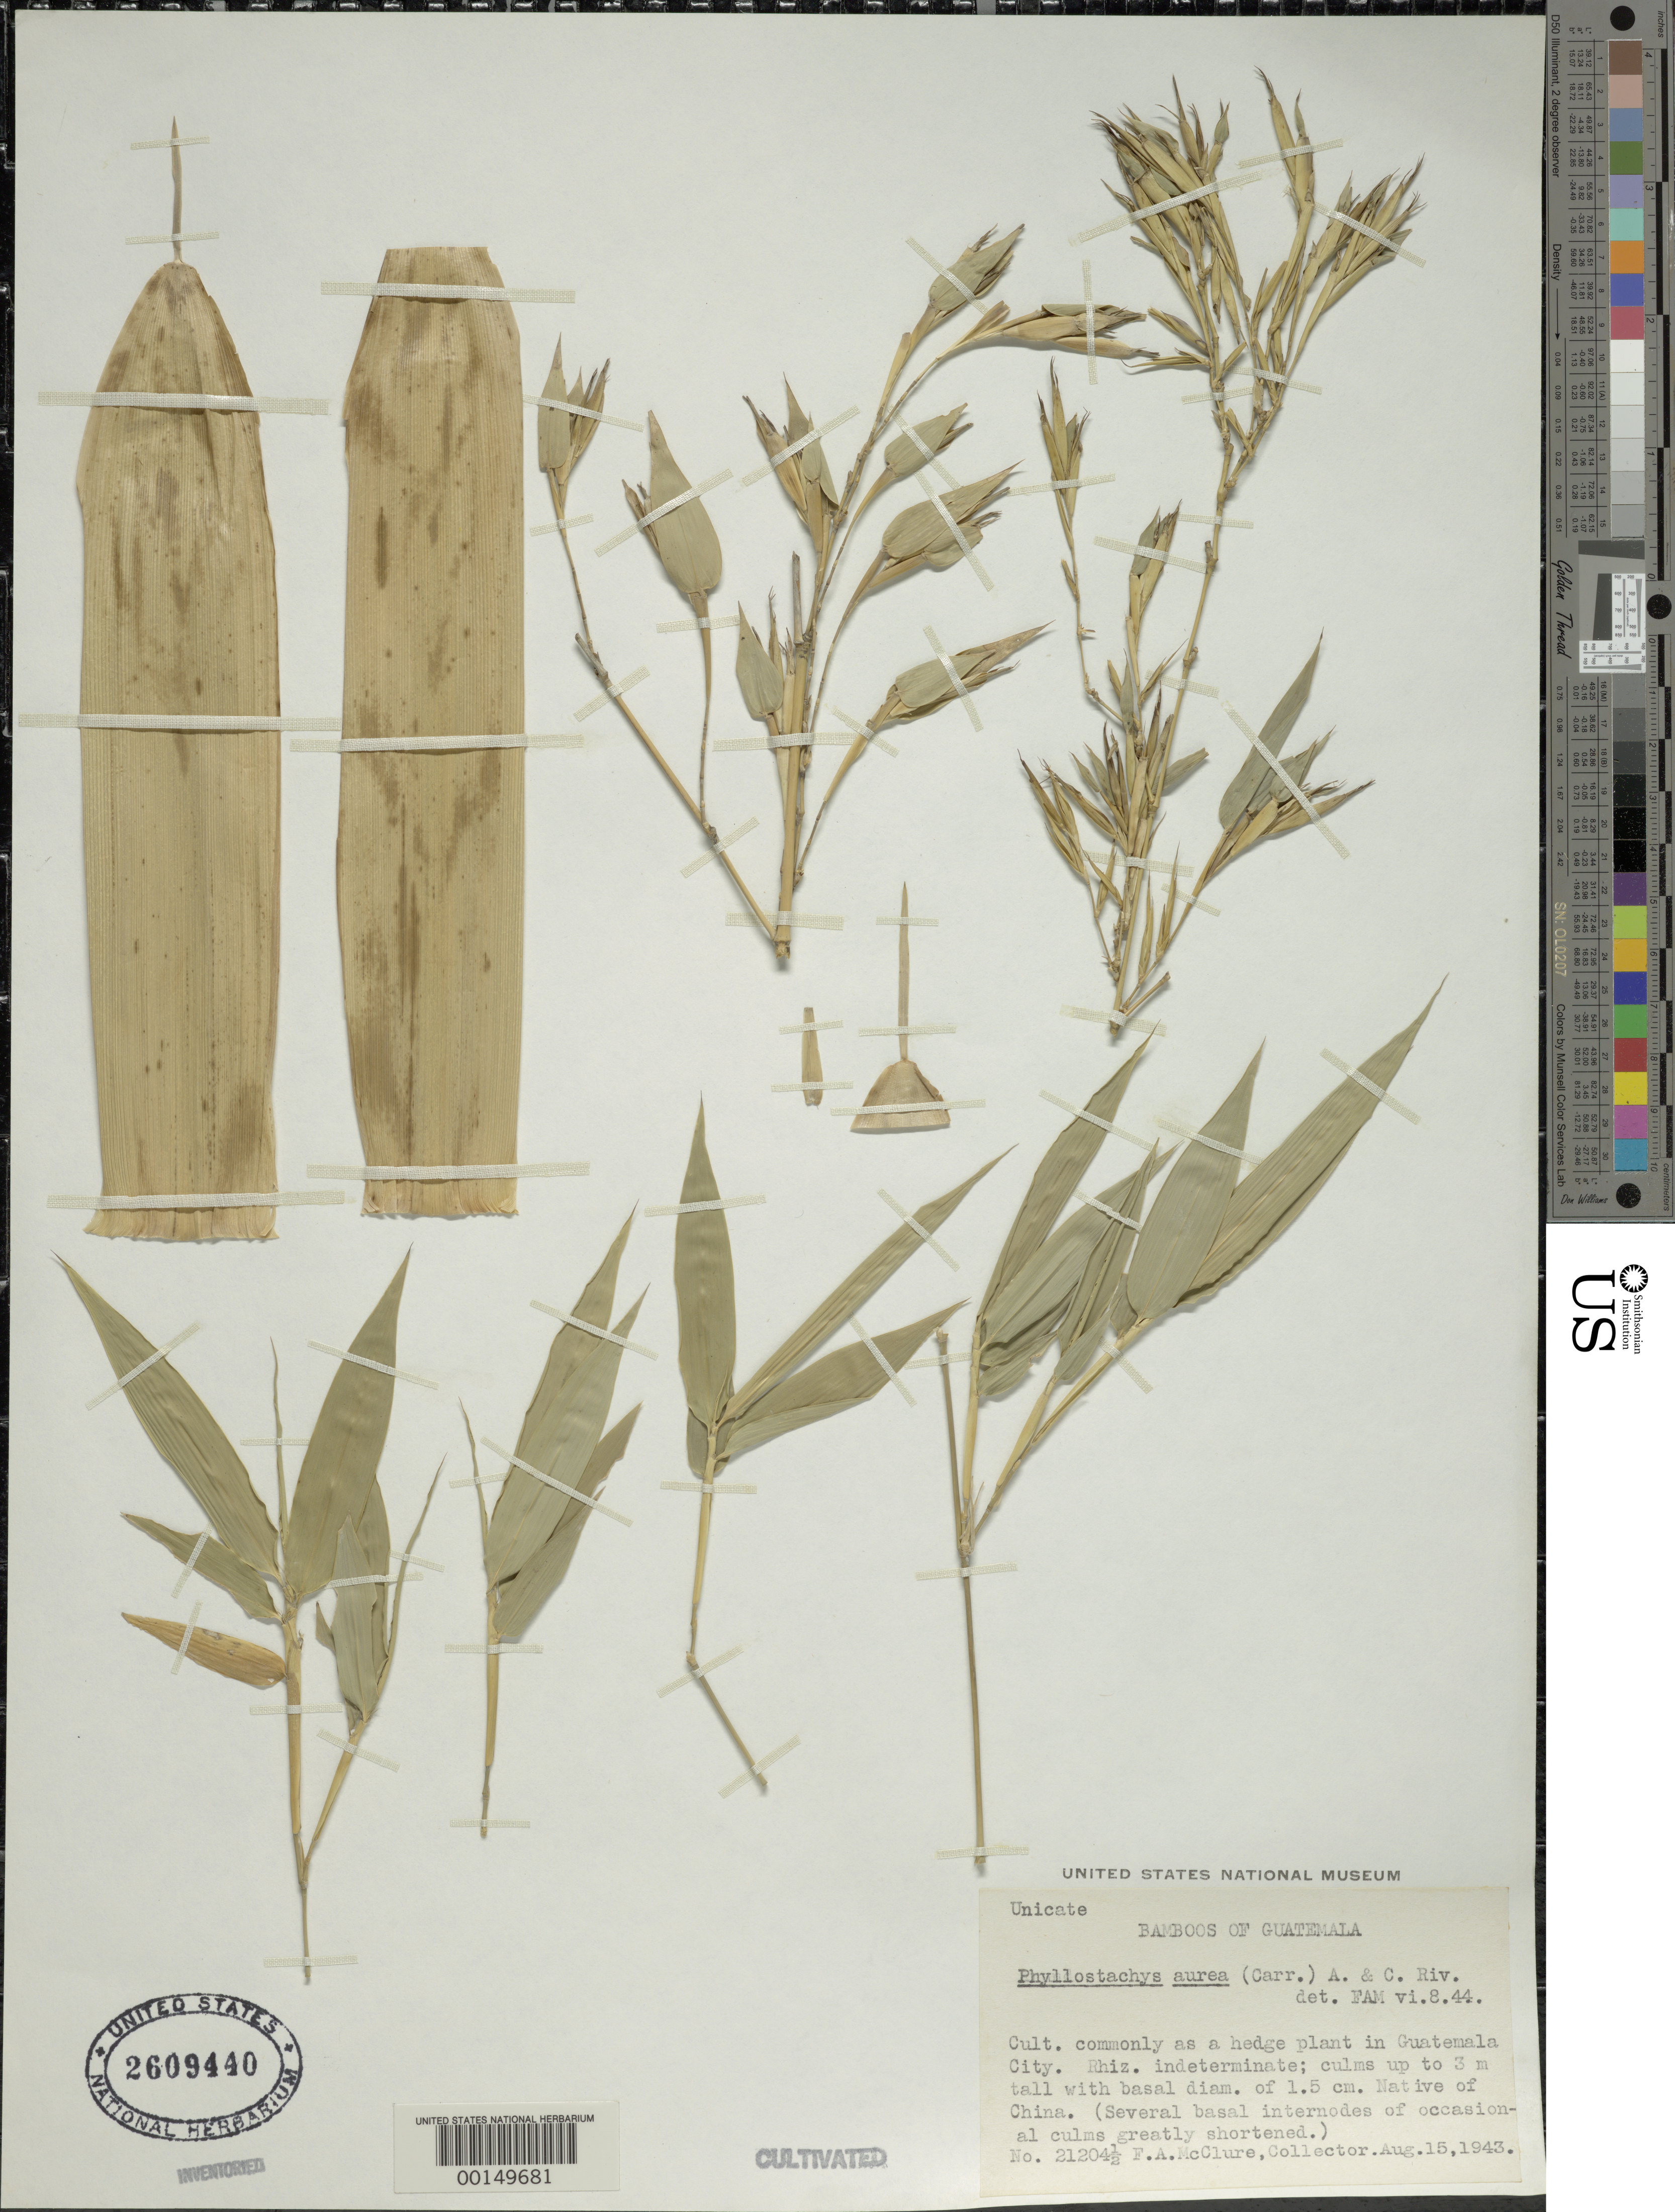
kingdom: Plantae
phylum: Tracheophyta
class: Liliopsida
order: Poales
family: Poaceae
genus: Phyllostachys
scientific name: Phyllostachys aurea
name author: Rivière & C. Rivière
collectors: F. A. McClure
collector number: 21204.5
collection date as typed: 15 Aug 1943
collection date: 1943-08-15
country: Guatemala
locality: Guatemala city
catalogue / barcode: US 2609440